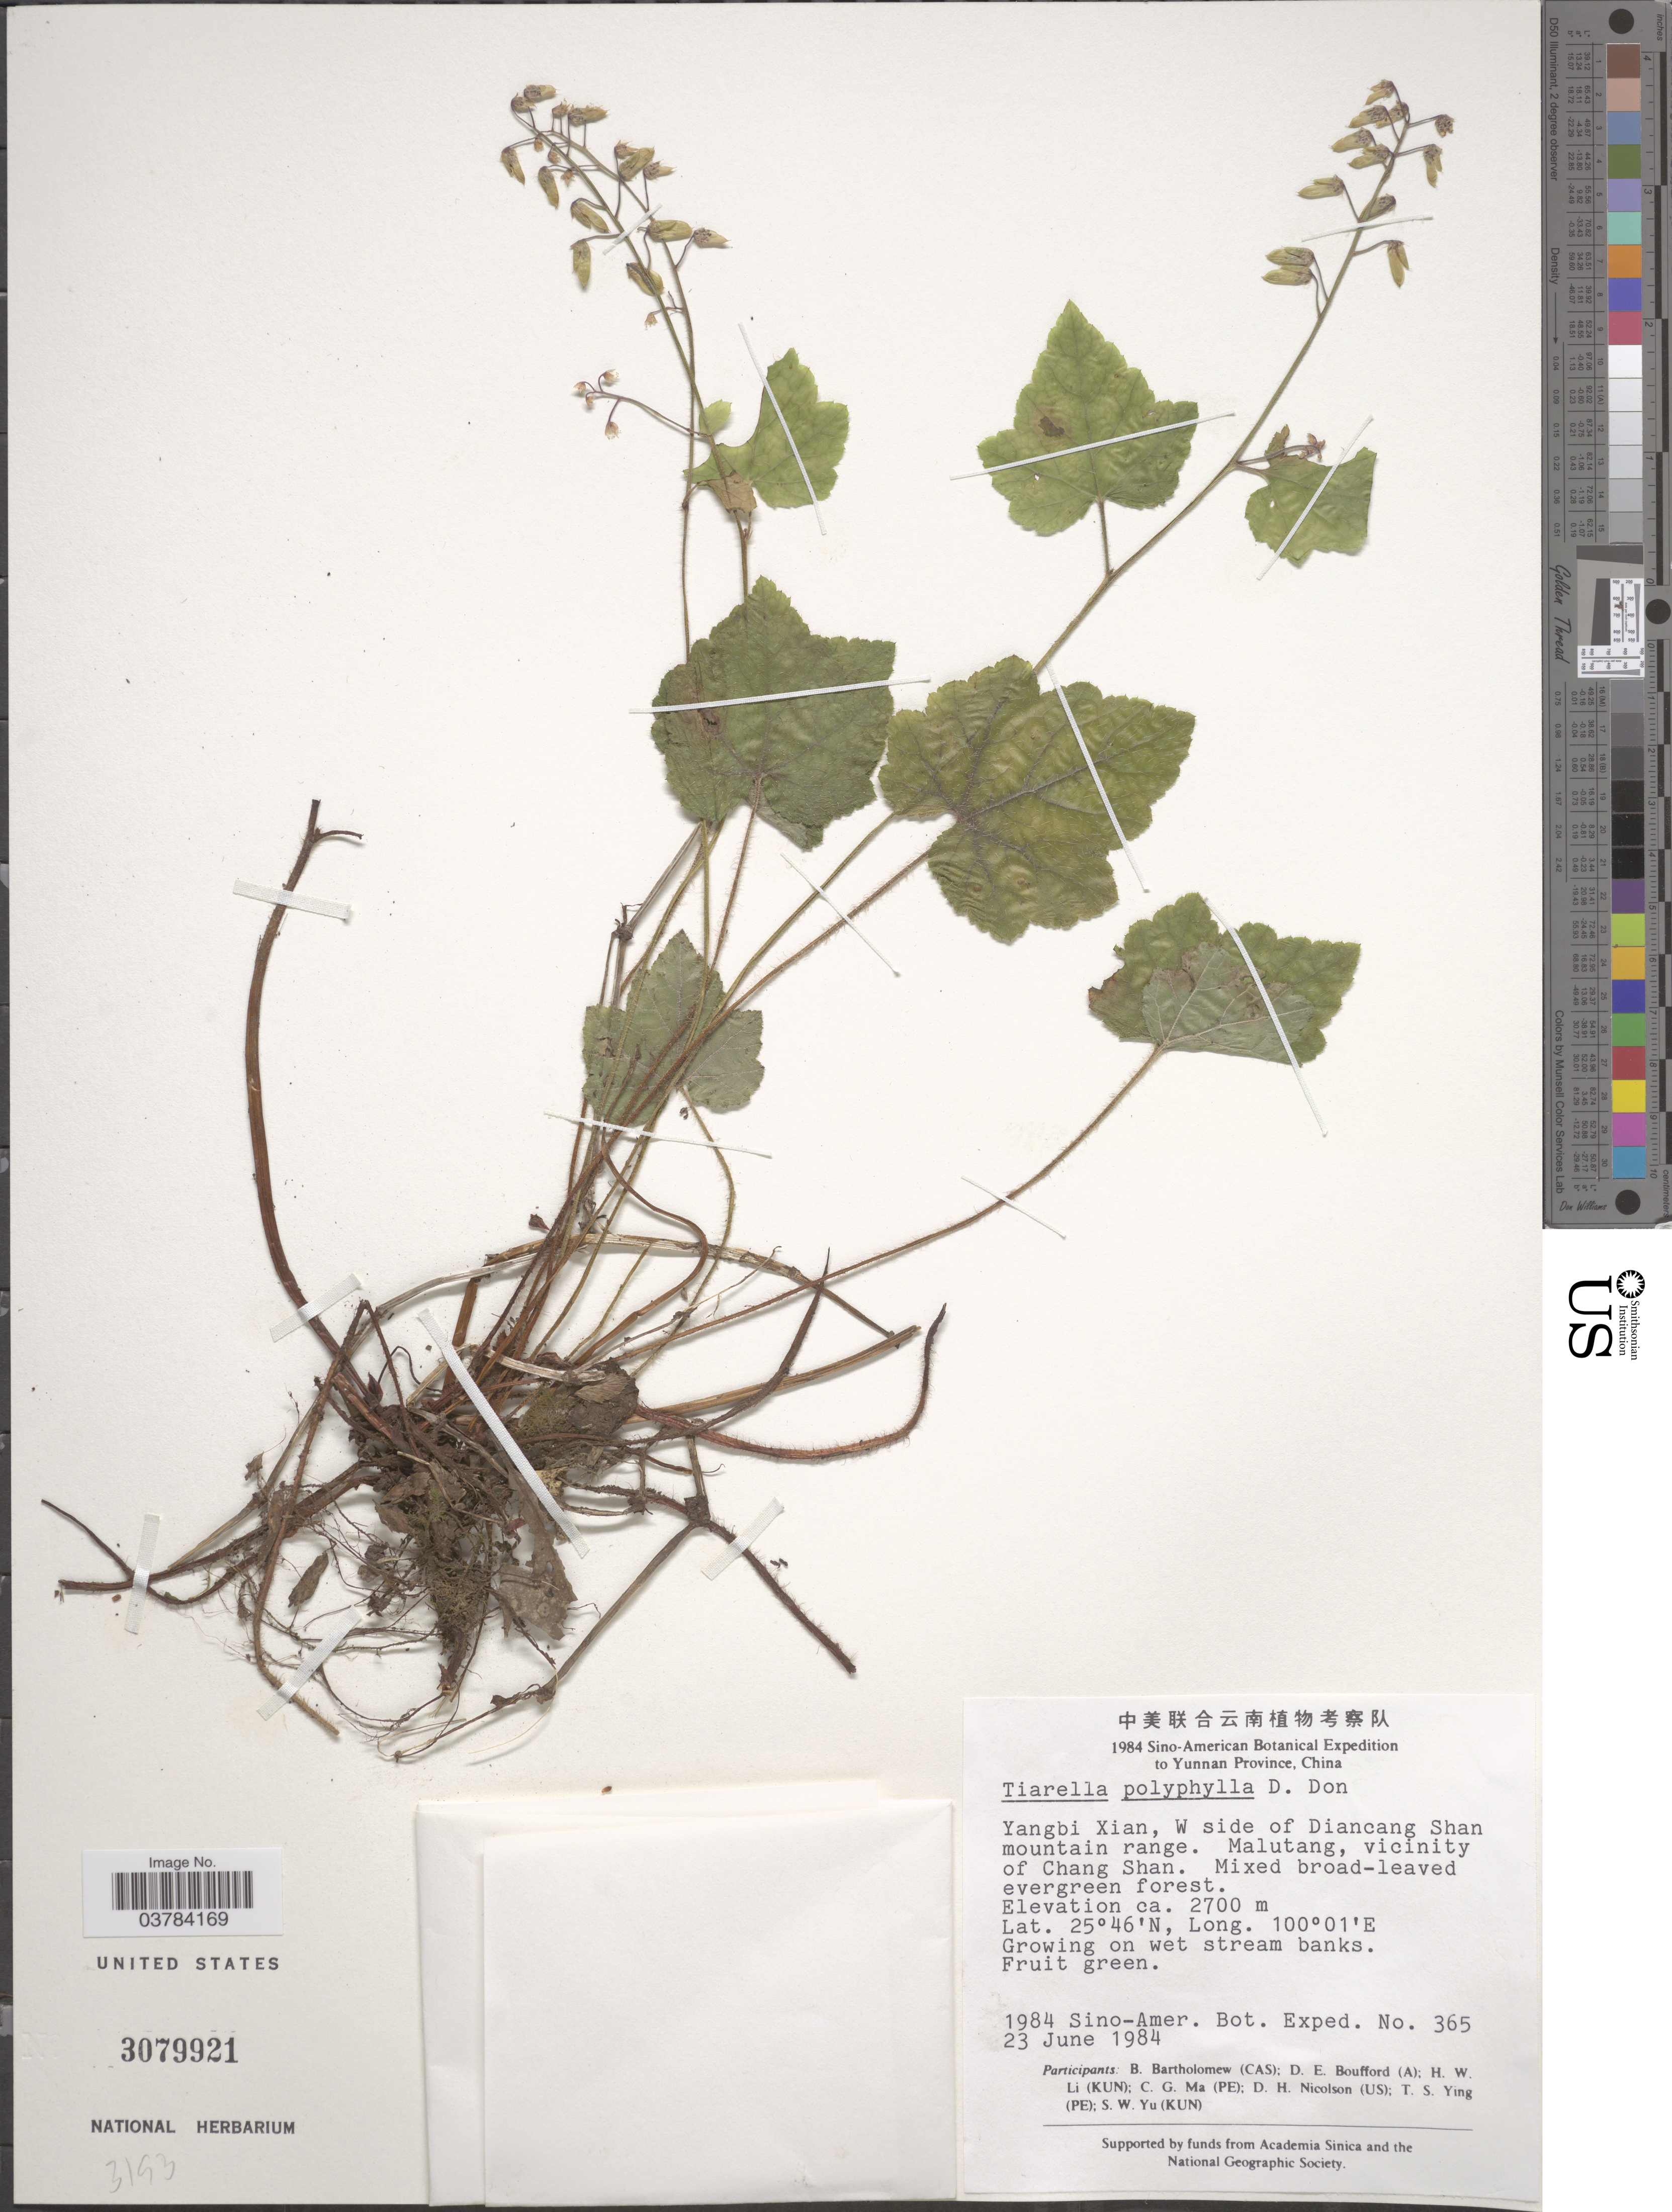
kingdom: Plantae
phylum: Tracheophyta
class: Magnoliopsida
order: Saxifragales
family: Saxifragaceae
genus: Tiarella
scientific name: Tiarella polyphylla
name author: D. Don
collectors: B. Bartholomew, D. E. Boufford, H. W. Li, C. Ma & et al.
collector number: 365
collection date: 1984-06-23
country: China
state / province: Yunnan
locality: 1984 Sino-American Botanical Expedition to Yunnan Province, China. Yangbi Xian, W side of Diancan Shan mountain range. Malutang, vicinity of Chang Shan.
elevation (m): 2700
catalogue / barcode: US 3079921